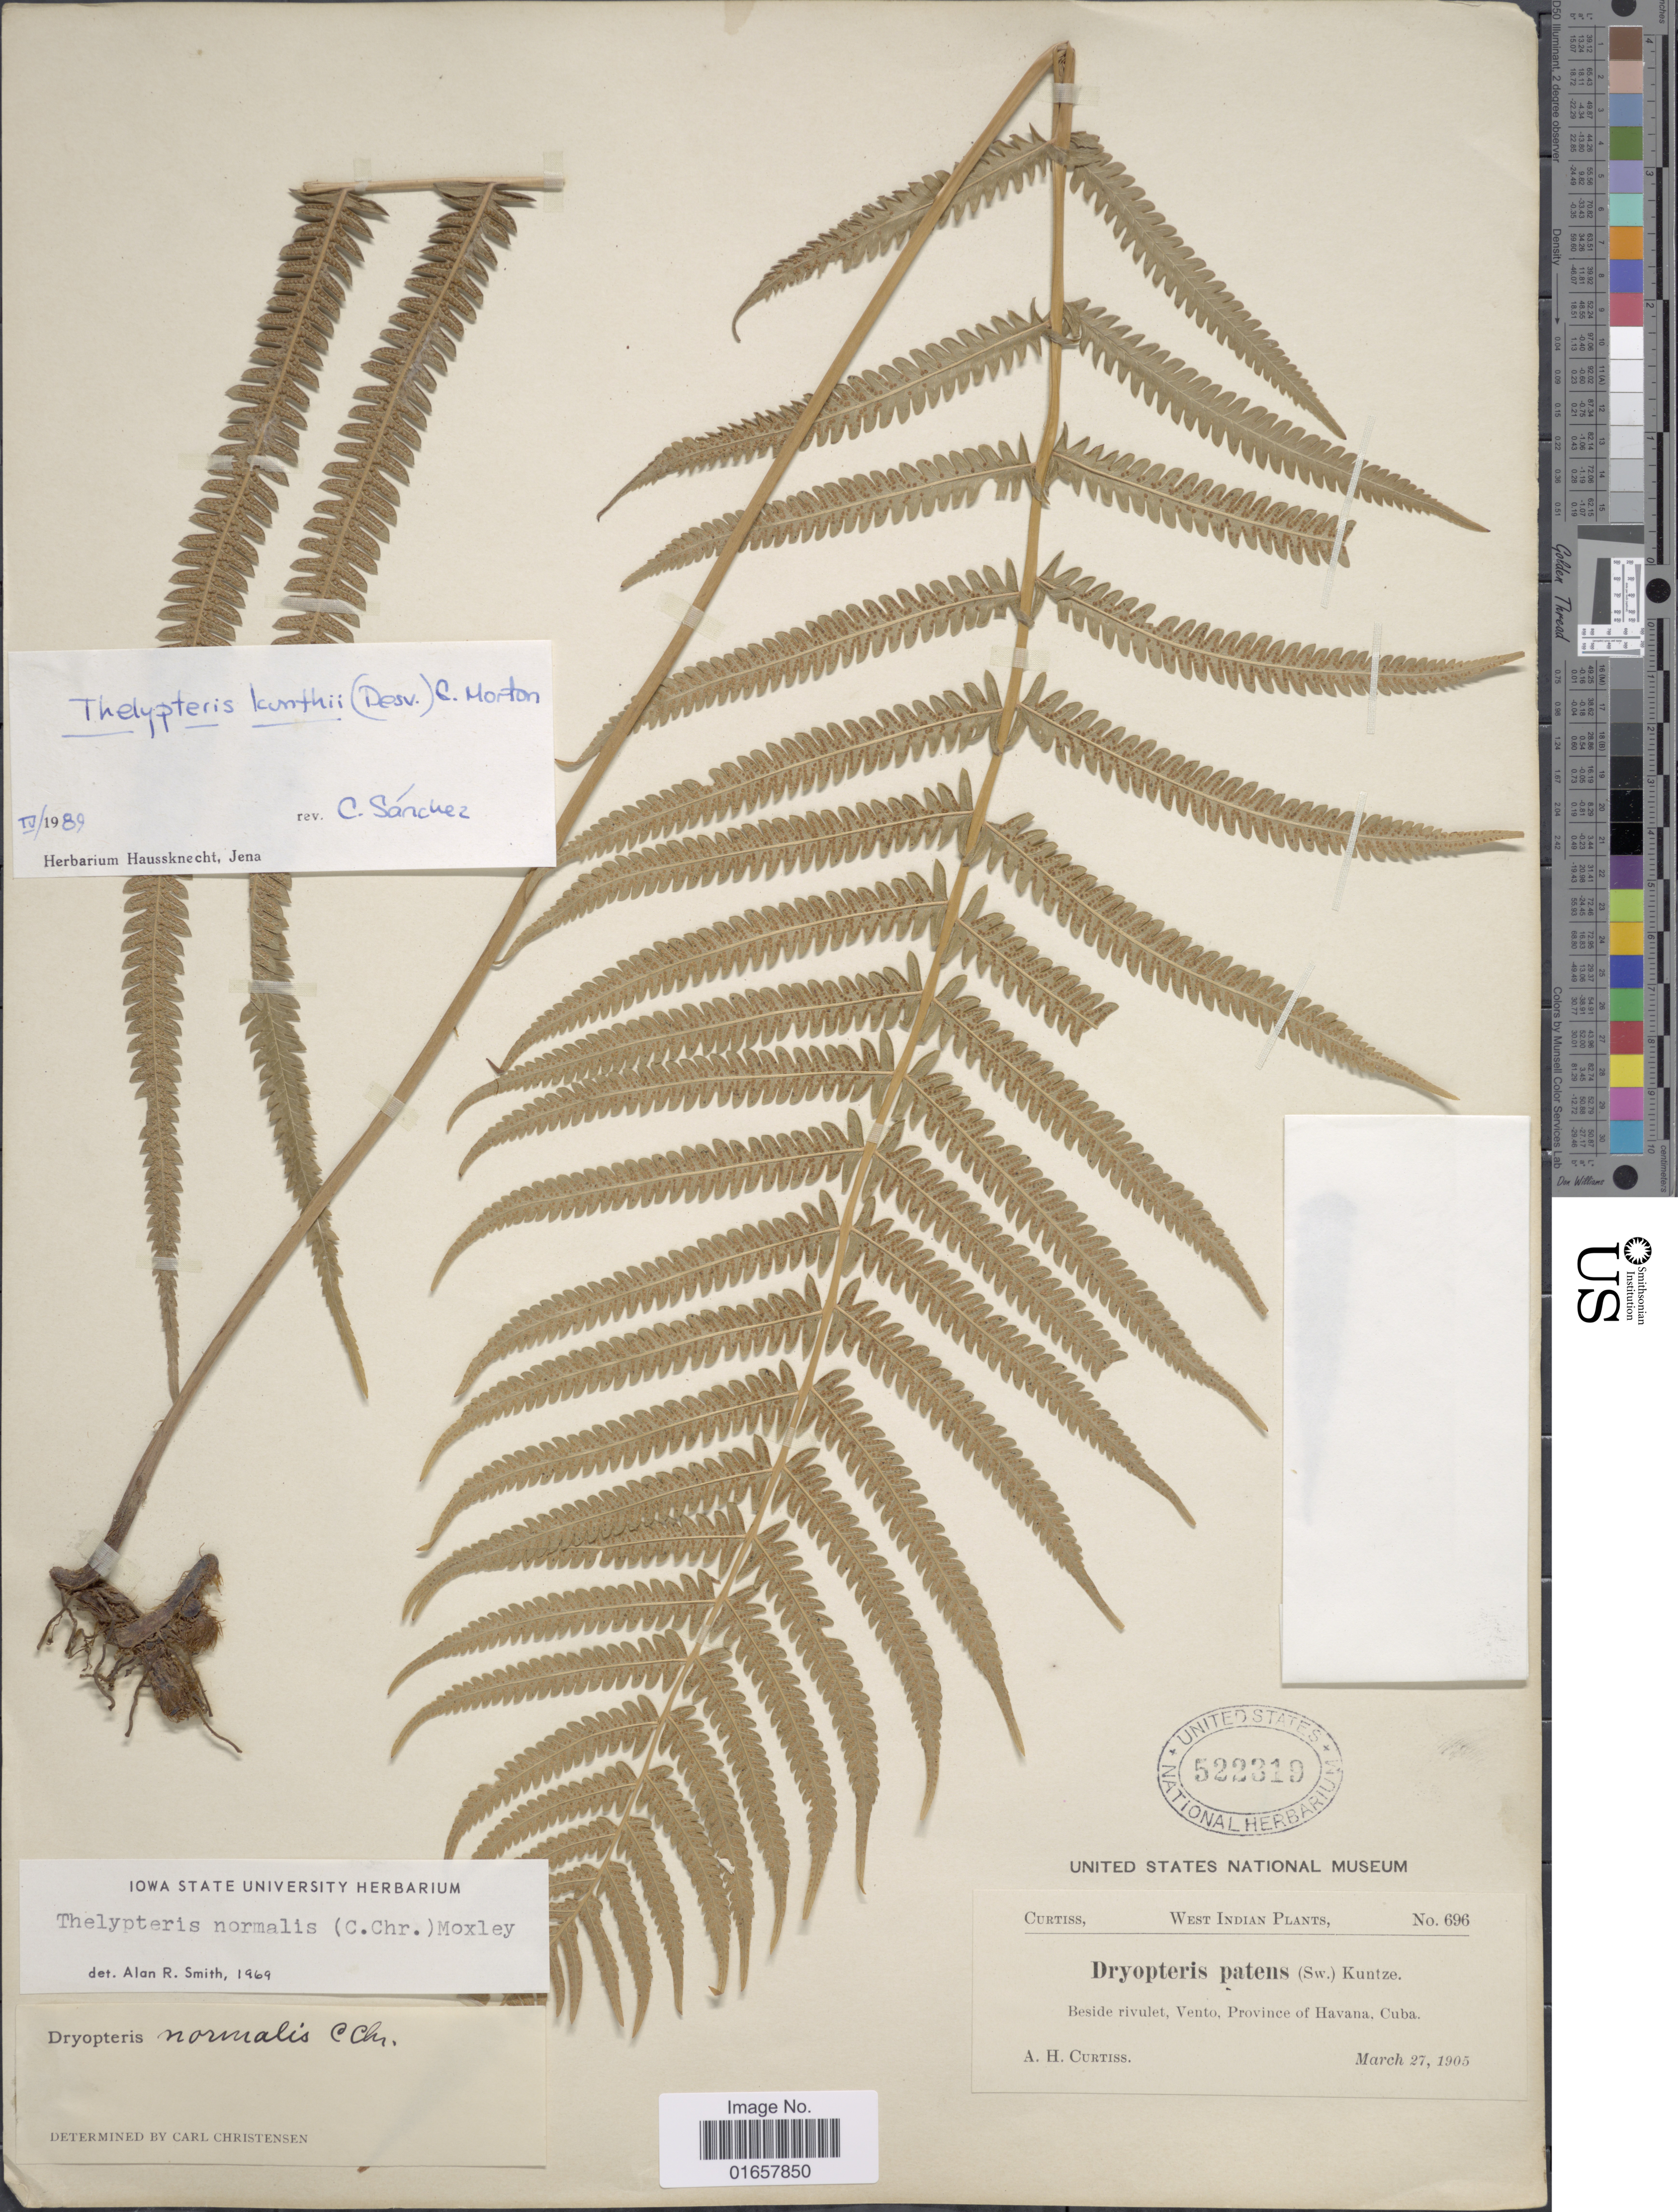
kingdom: Plantae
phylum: Tracheophyta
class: Polypodiopsida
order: Polypodiales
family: Thelypteridaceae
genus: Christella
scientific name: Christella kunthii comb. ined.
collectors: A. H. Curtiss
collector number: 696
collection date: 1905-03-27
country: Cuba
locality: West Indian Plants, beside rivulet, Vento, Province of Havana.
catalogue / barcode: US 522319